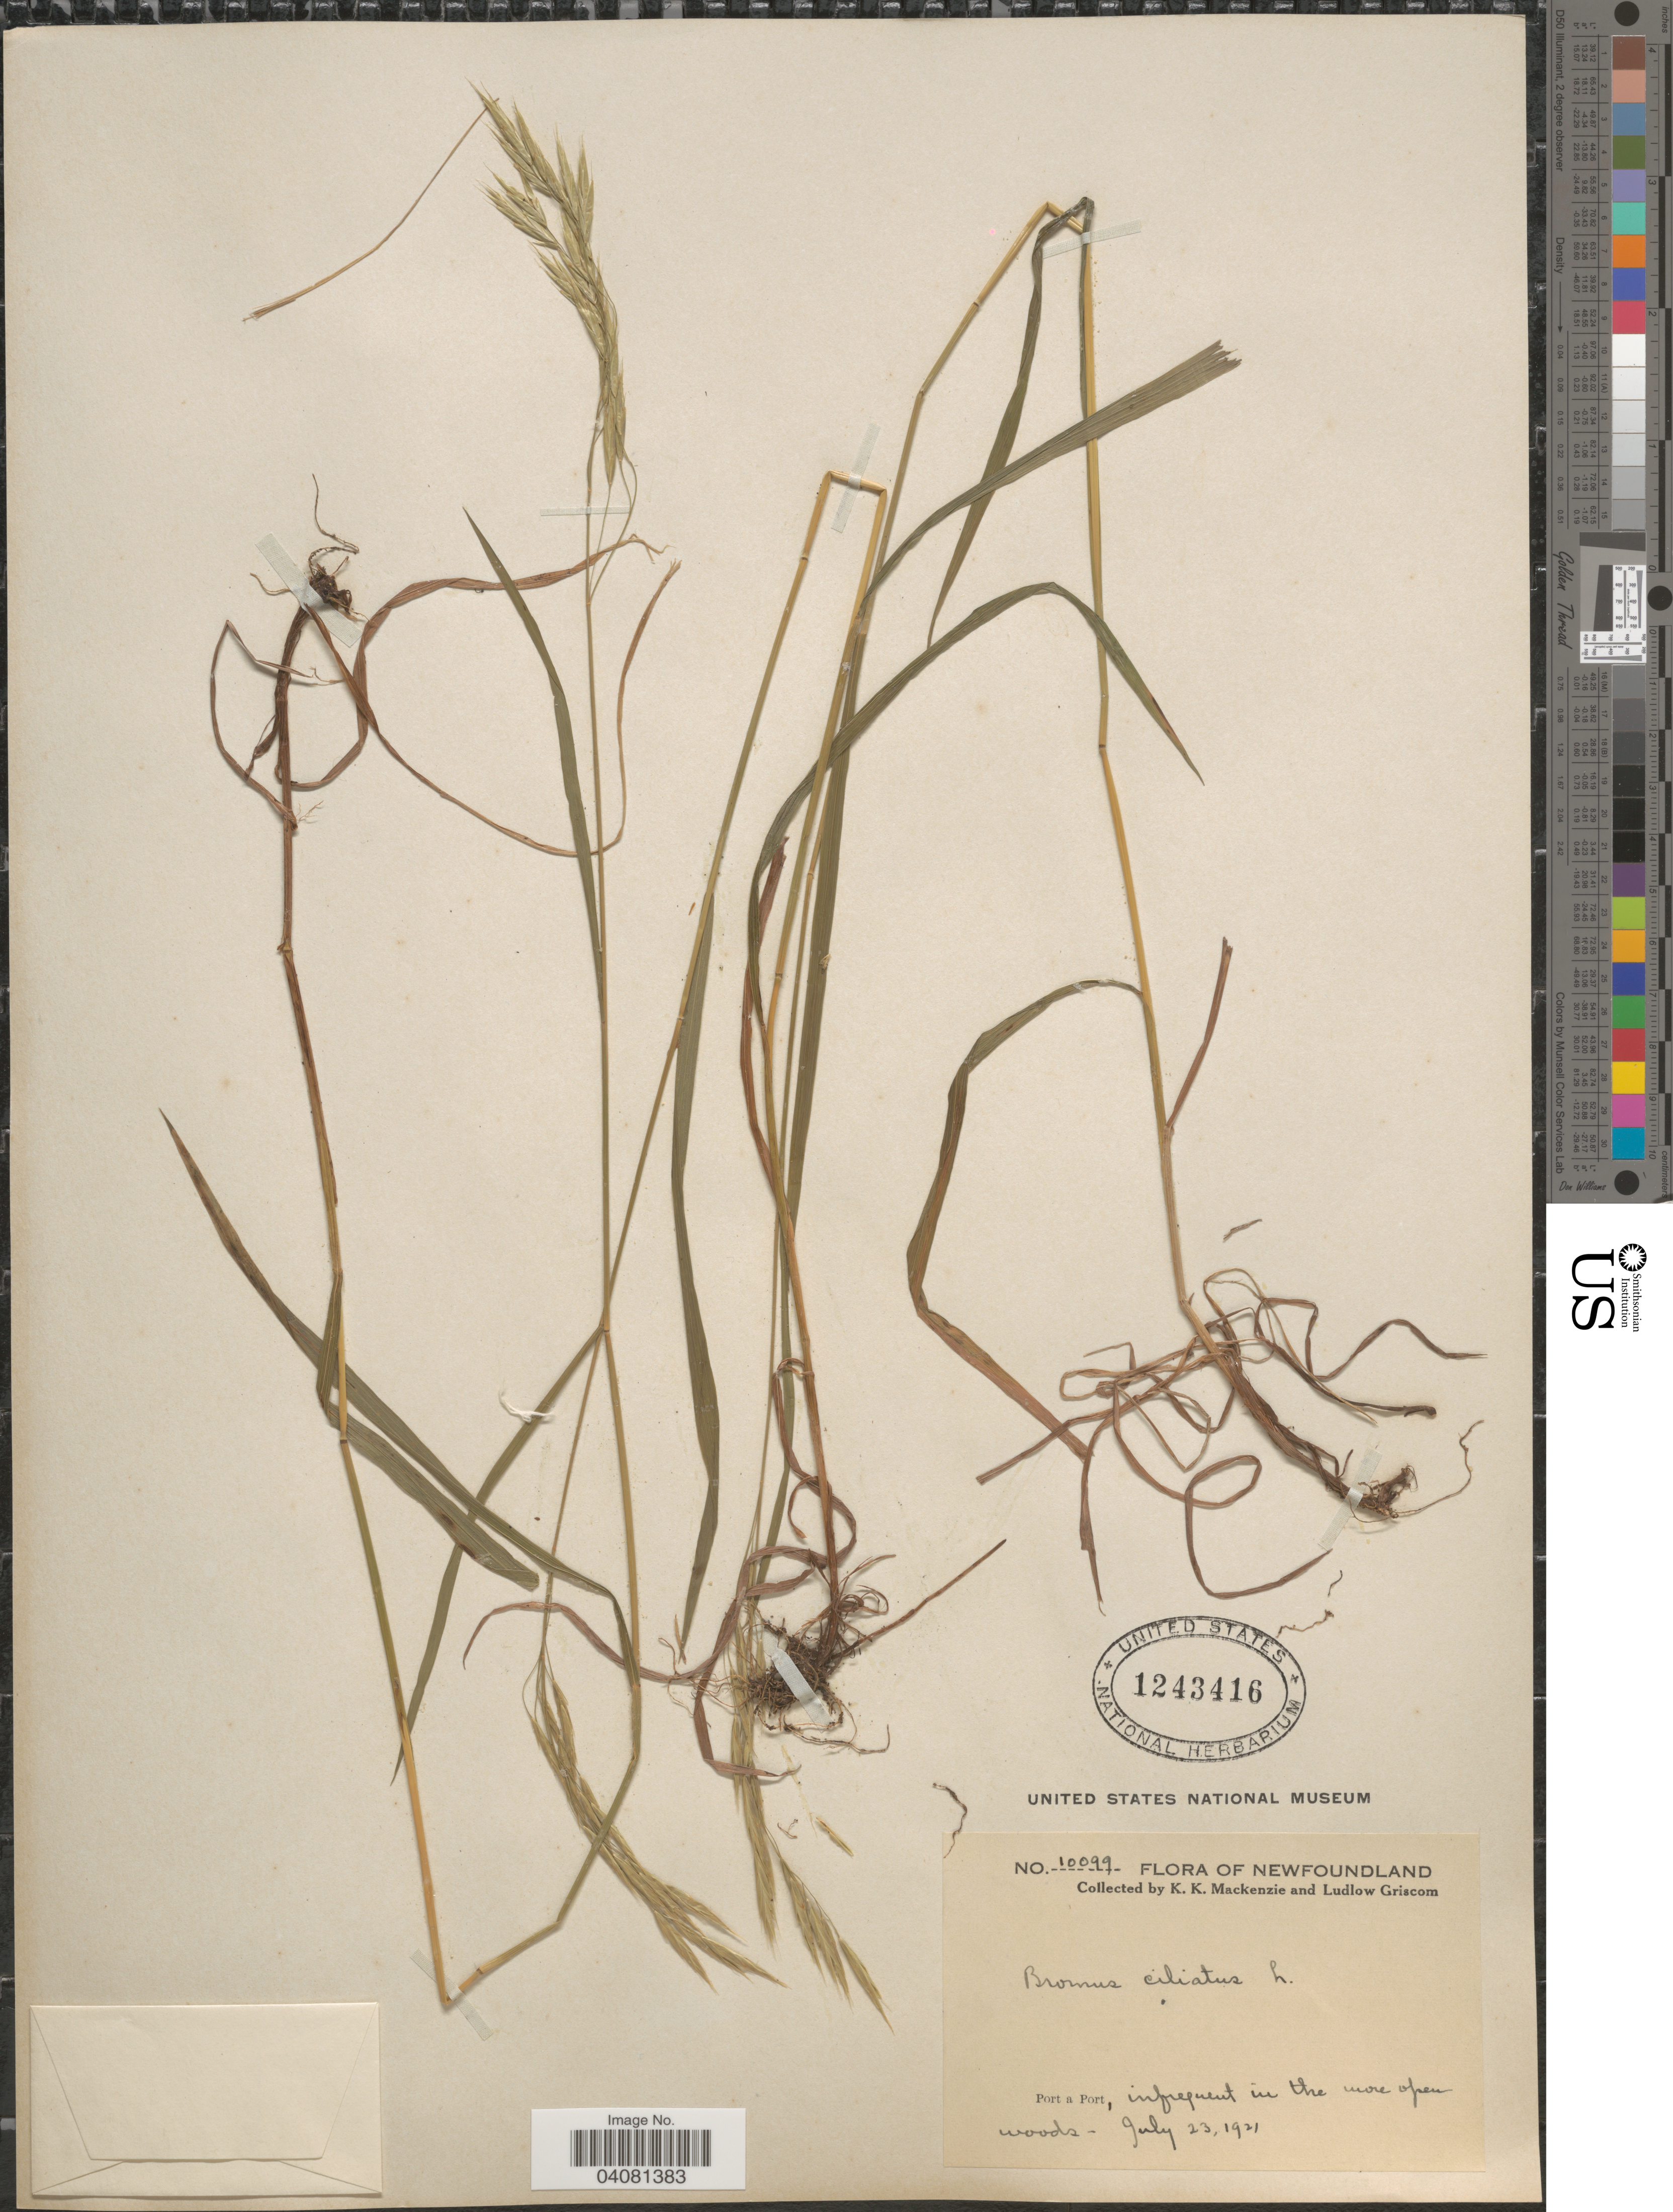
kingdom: Plantae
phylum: Tracheophyta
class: Liliopsida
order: Poales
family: Poaceae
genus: Bromus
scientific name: Bromus ciliatus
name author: L.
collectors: K. K. Mackenzie & L. Griscom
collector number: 10099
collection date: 1921-07-23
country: Canada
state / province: Newfoundland and Labrador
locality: Port a Port, infrequent in the more open woods.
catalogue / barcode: US 1243416